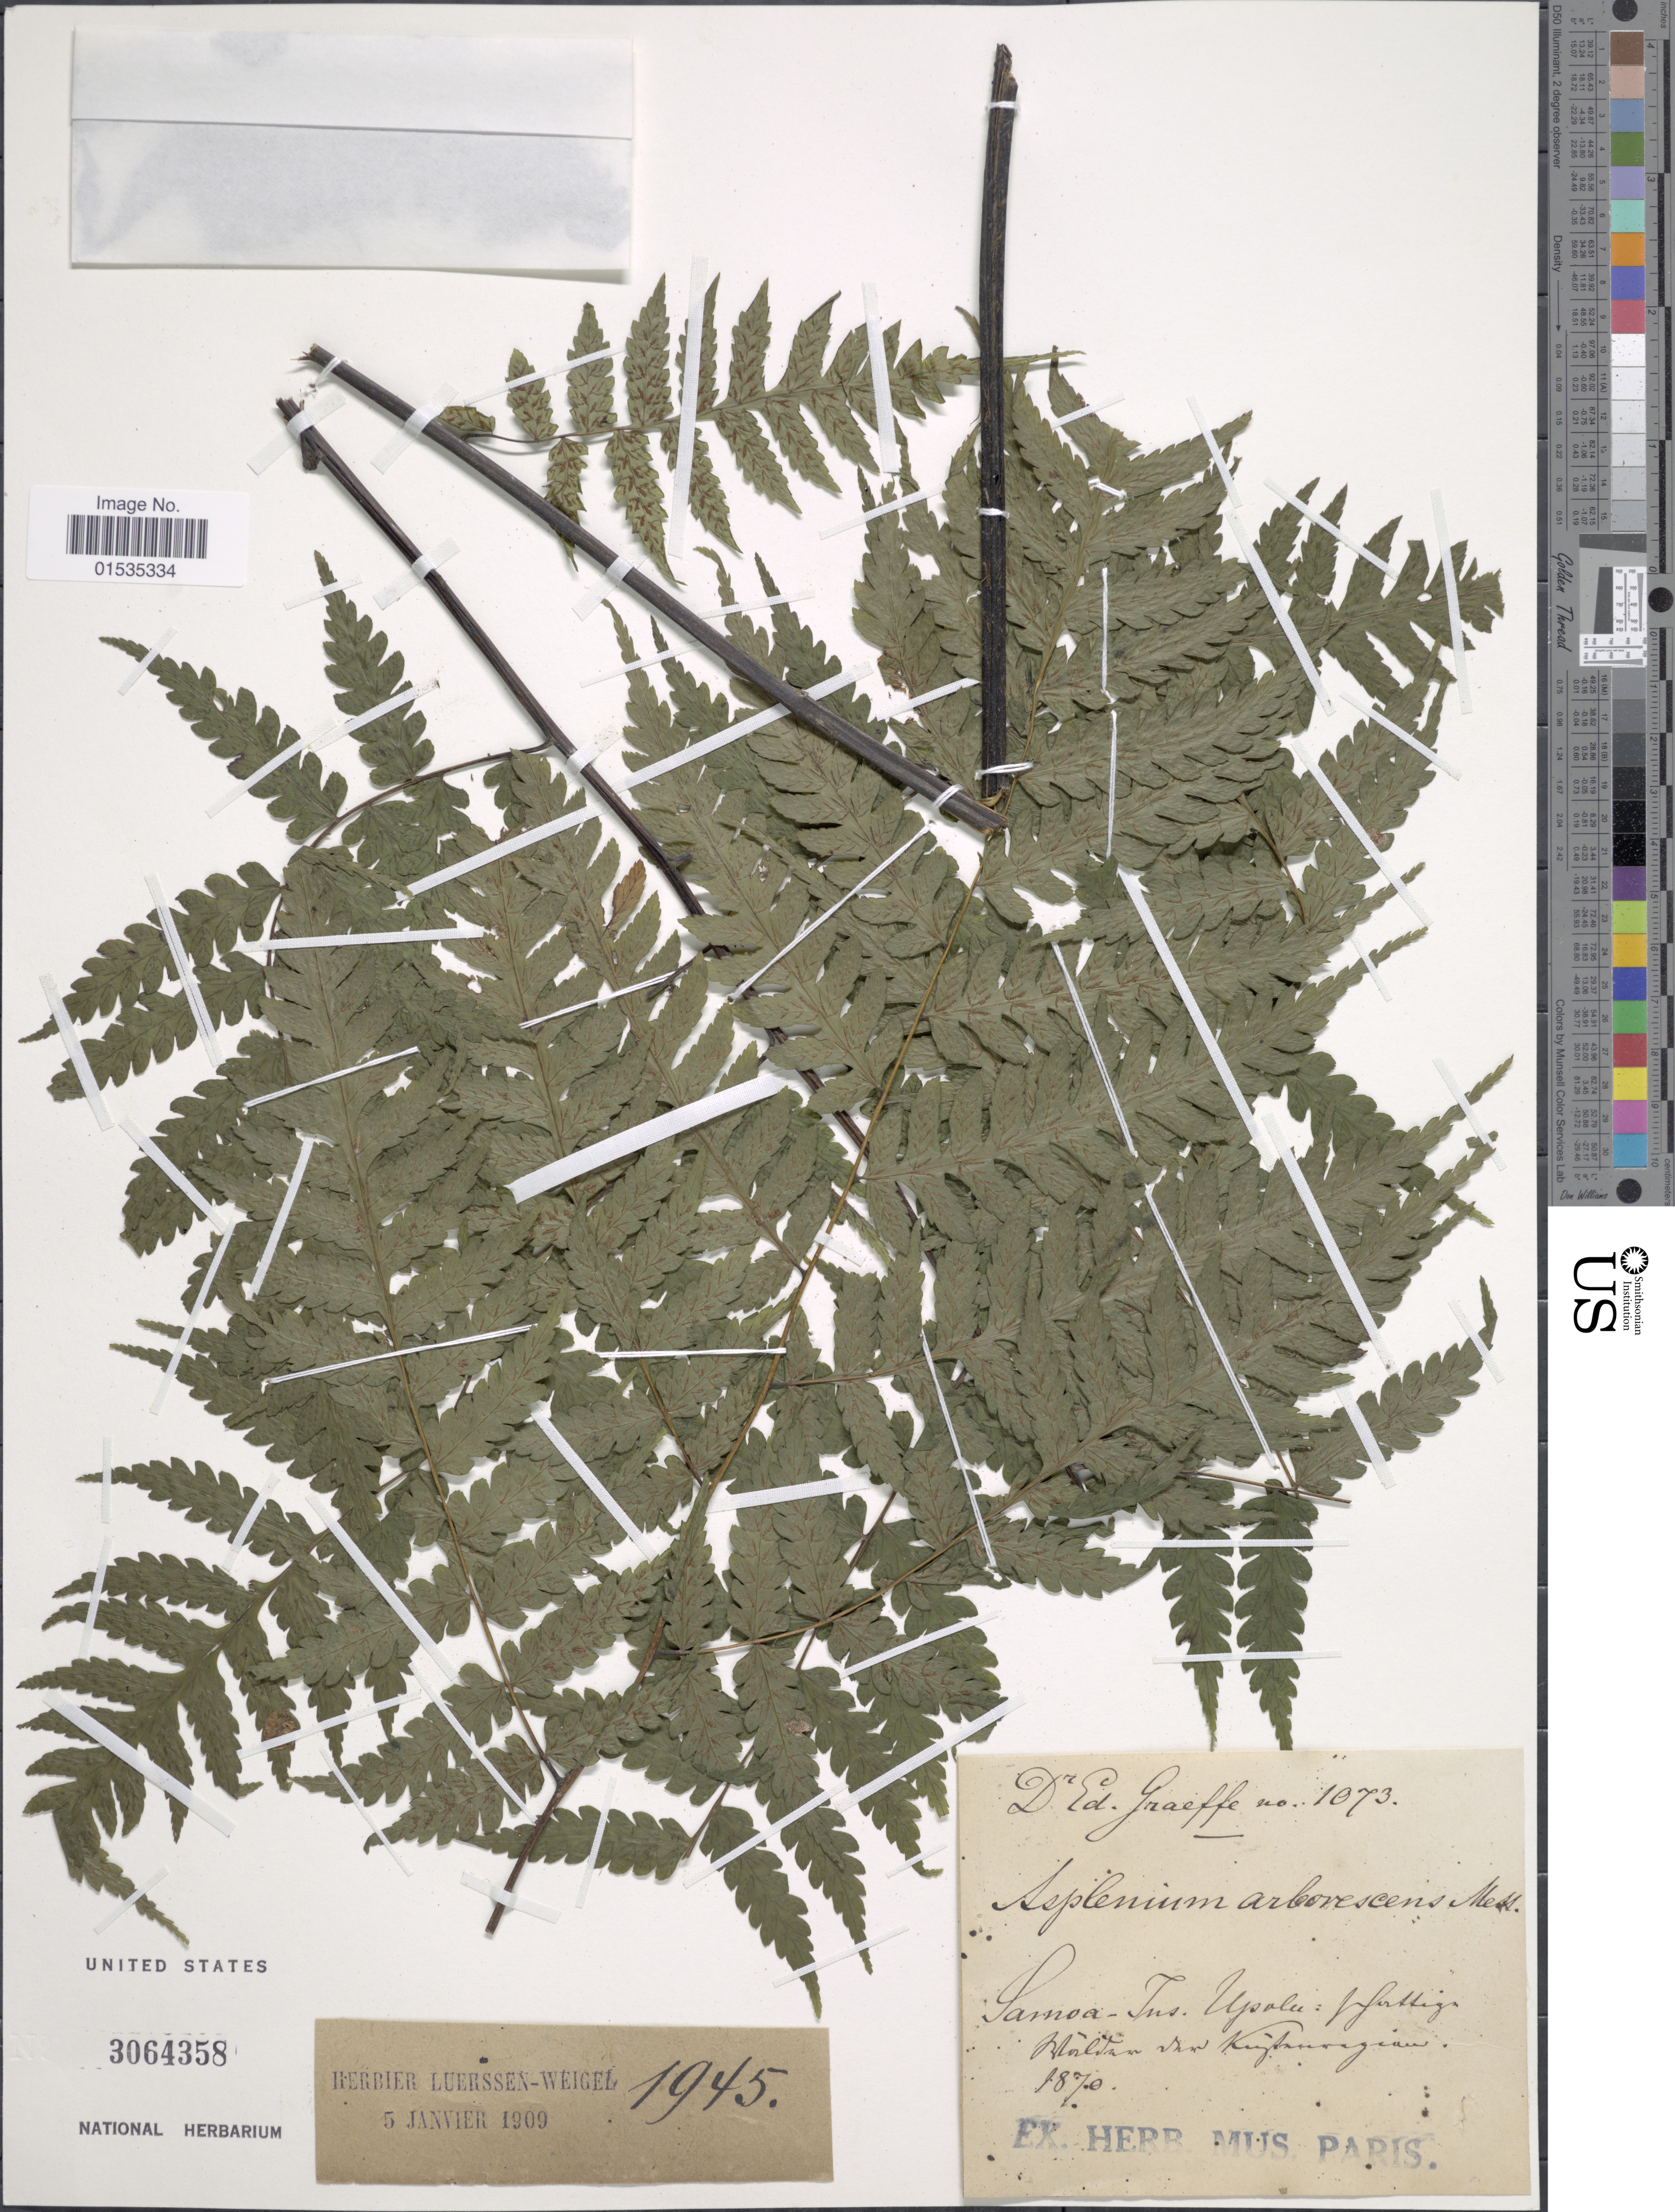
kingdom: Plantae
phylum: Tracheophyta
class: Polypodiopsida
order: Polypodiales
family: Athyriaceae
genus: Diplazium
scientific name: Diplazium arborescens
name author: Sw.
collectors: E. Graeffe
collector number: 1073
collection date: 1870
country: Samoa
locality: Samoa-Ins, Upolu: Graffiting, Bholotan Zon Knighthurgiaw [interpreted]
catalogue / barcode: US 3064358